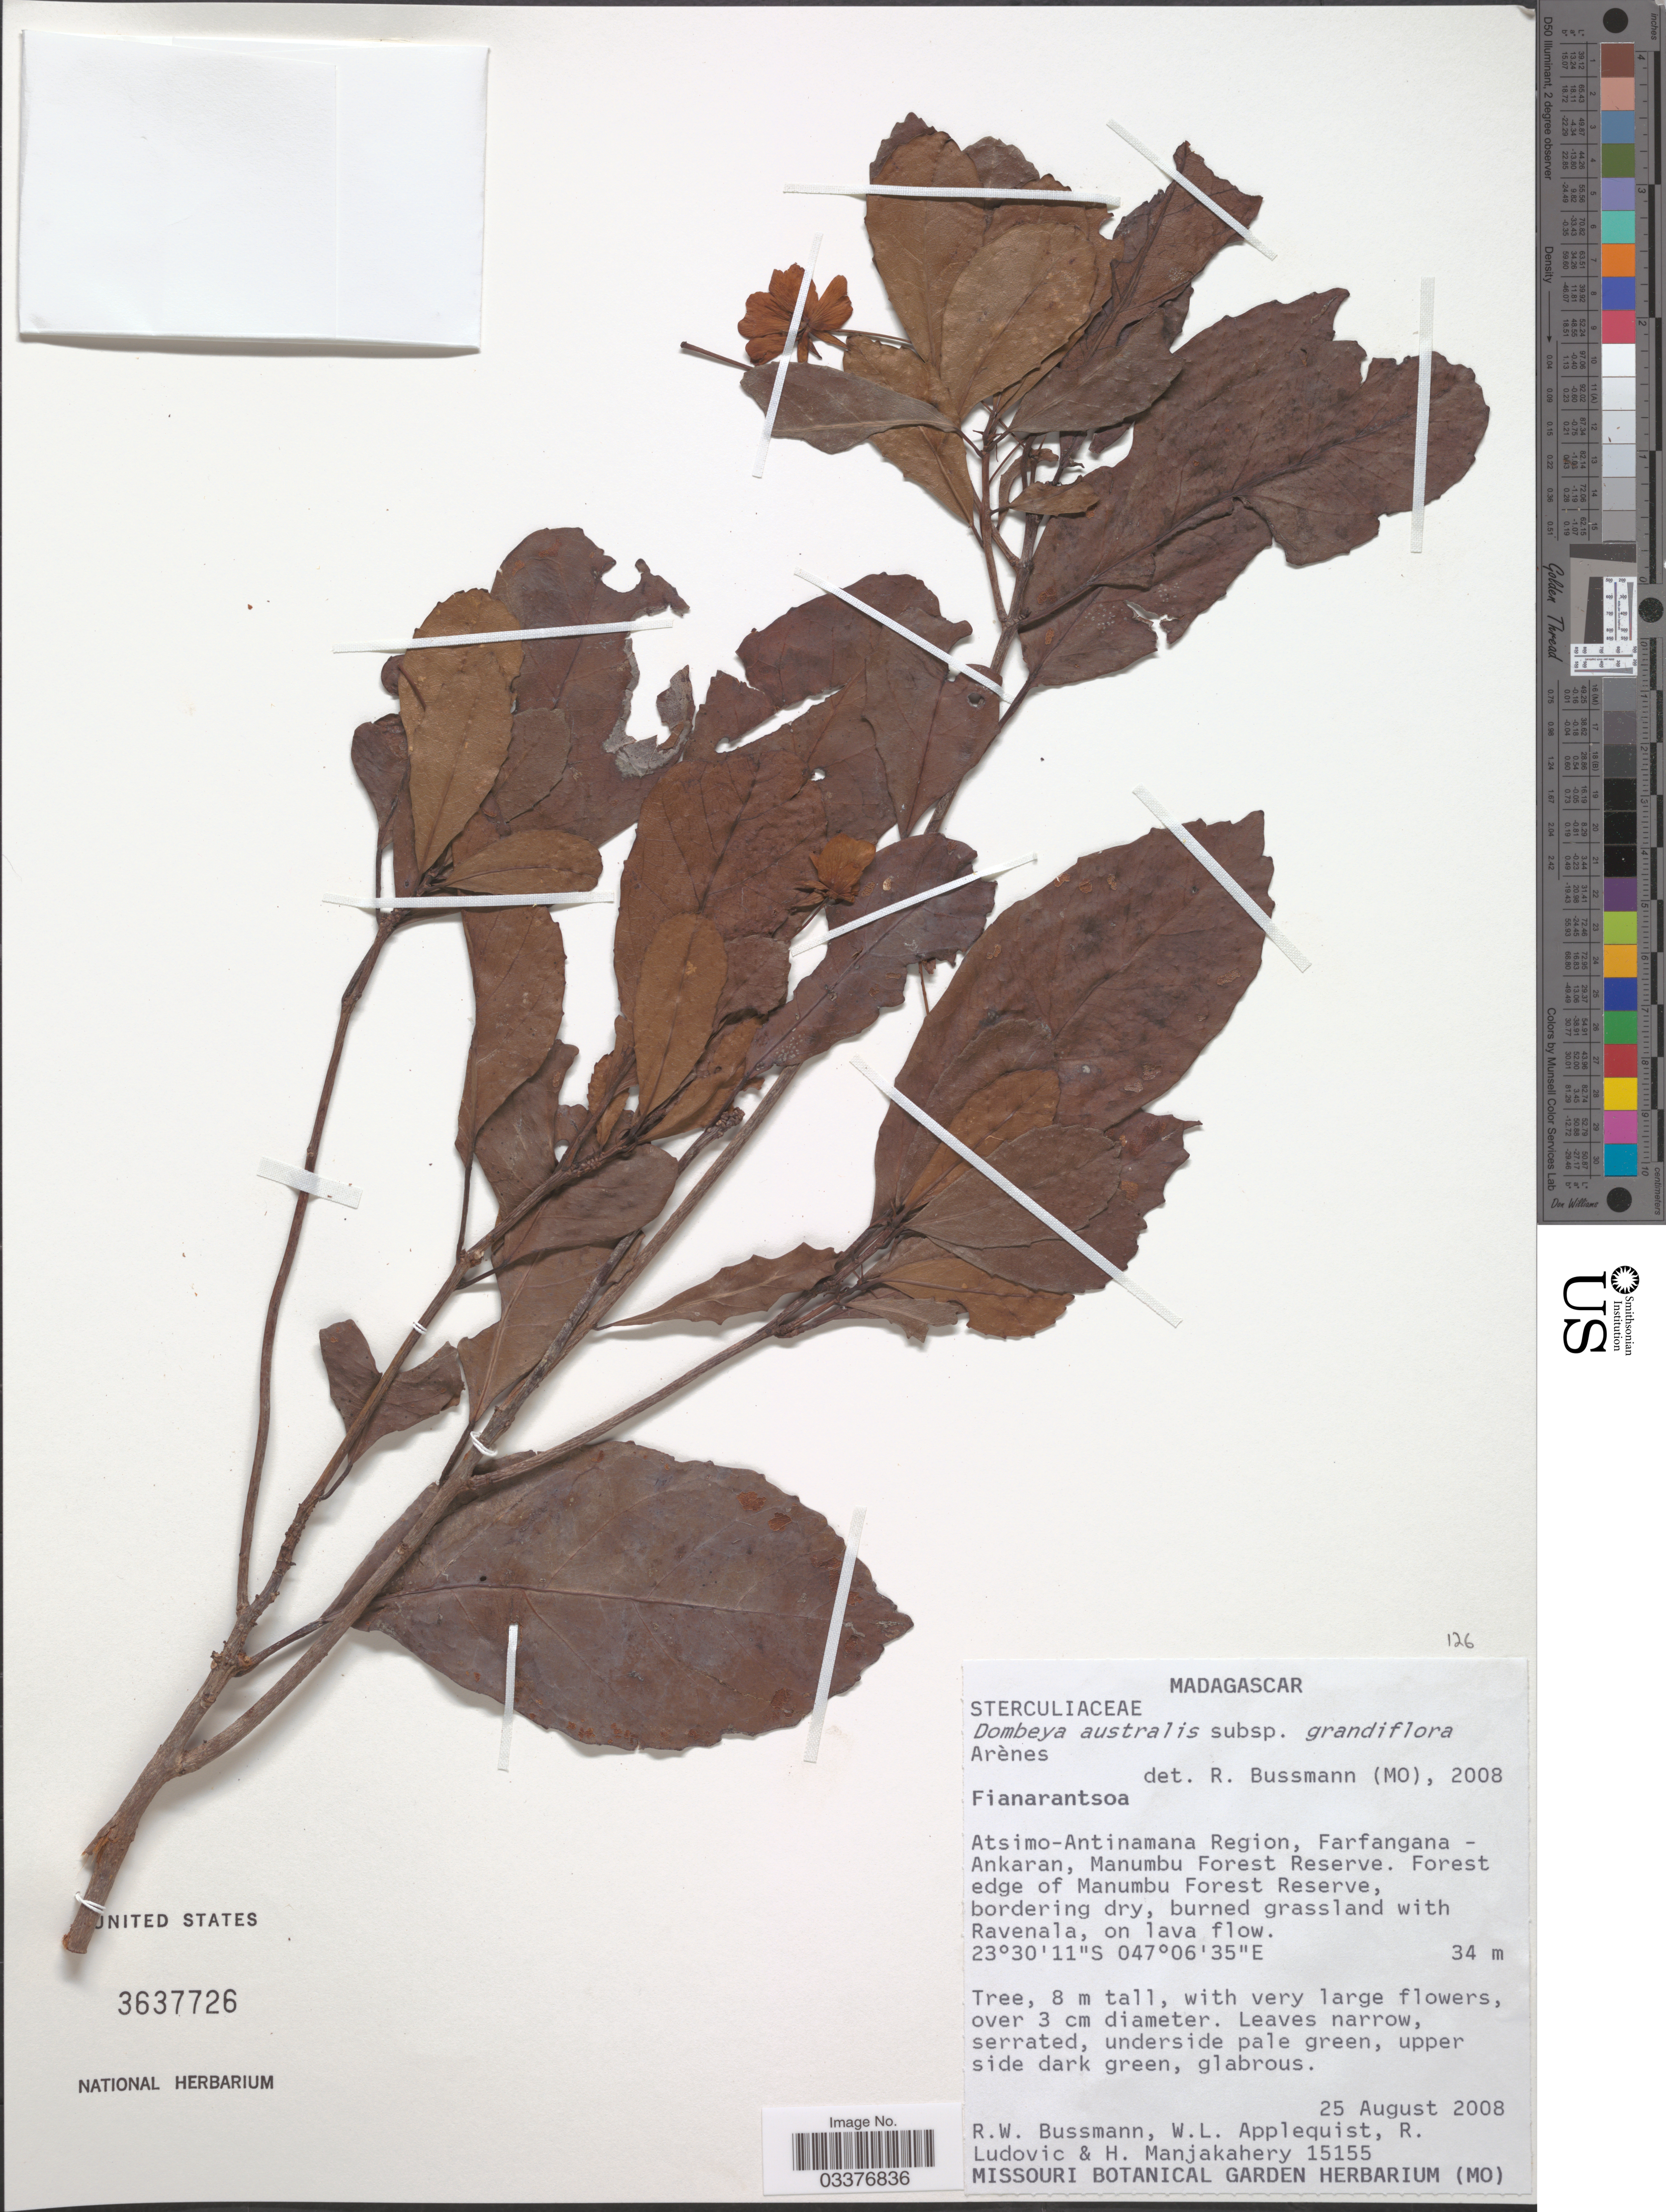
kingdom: Plantae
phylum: Tracheophyta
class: Magnoliopsida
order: Malvales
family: Malvaceae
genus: Dombeya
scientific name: Dombeya australis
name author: Scott Elliot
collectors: R. W. Bussmann, W. Applequist, R. Ludovic & H. N. Manjakahery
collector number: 15155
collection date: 2008-08-25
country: Madagascar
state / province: Atsimo-Atsinanana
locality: Atsimo-Antinamana Region, Farfangana - Ankaran, Manumbu Forest Reserve. Forest edge of Manumbu Forest Reserve.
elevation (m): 34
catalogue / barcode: US 3637726